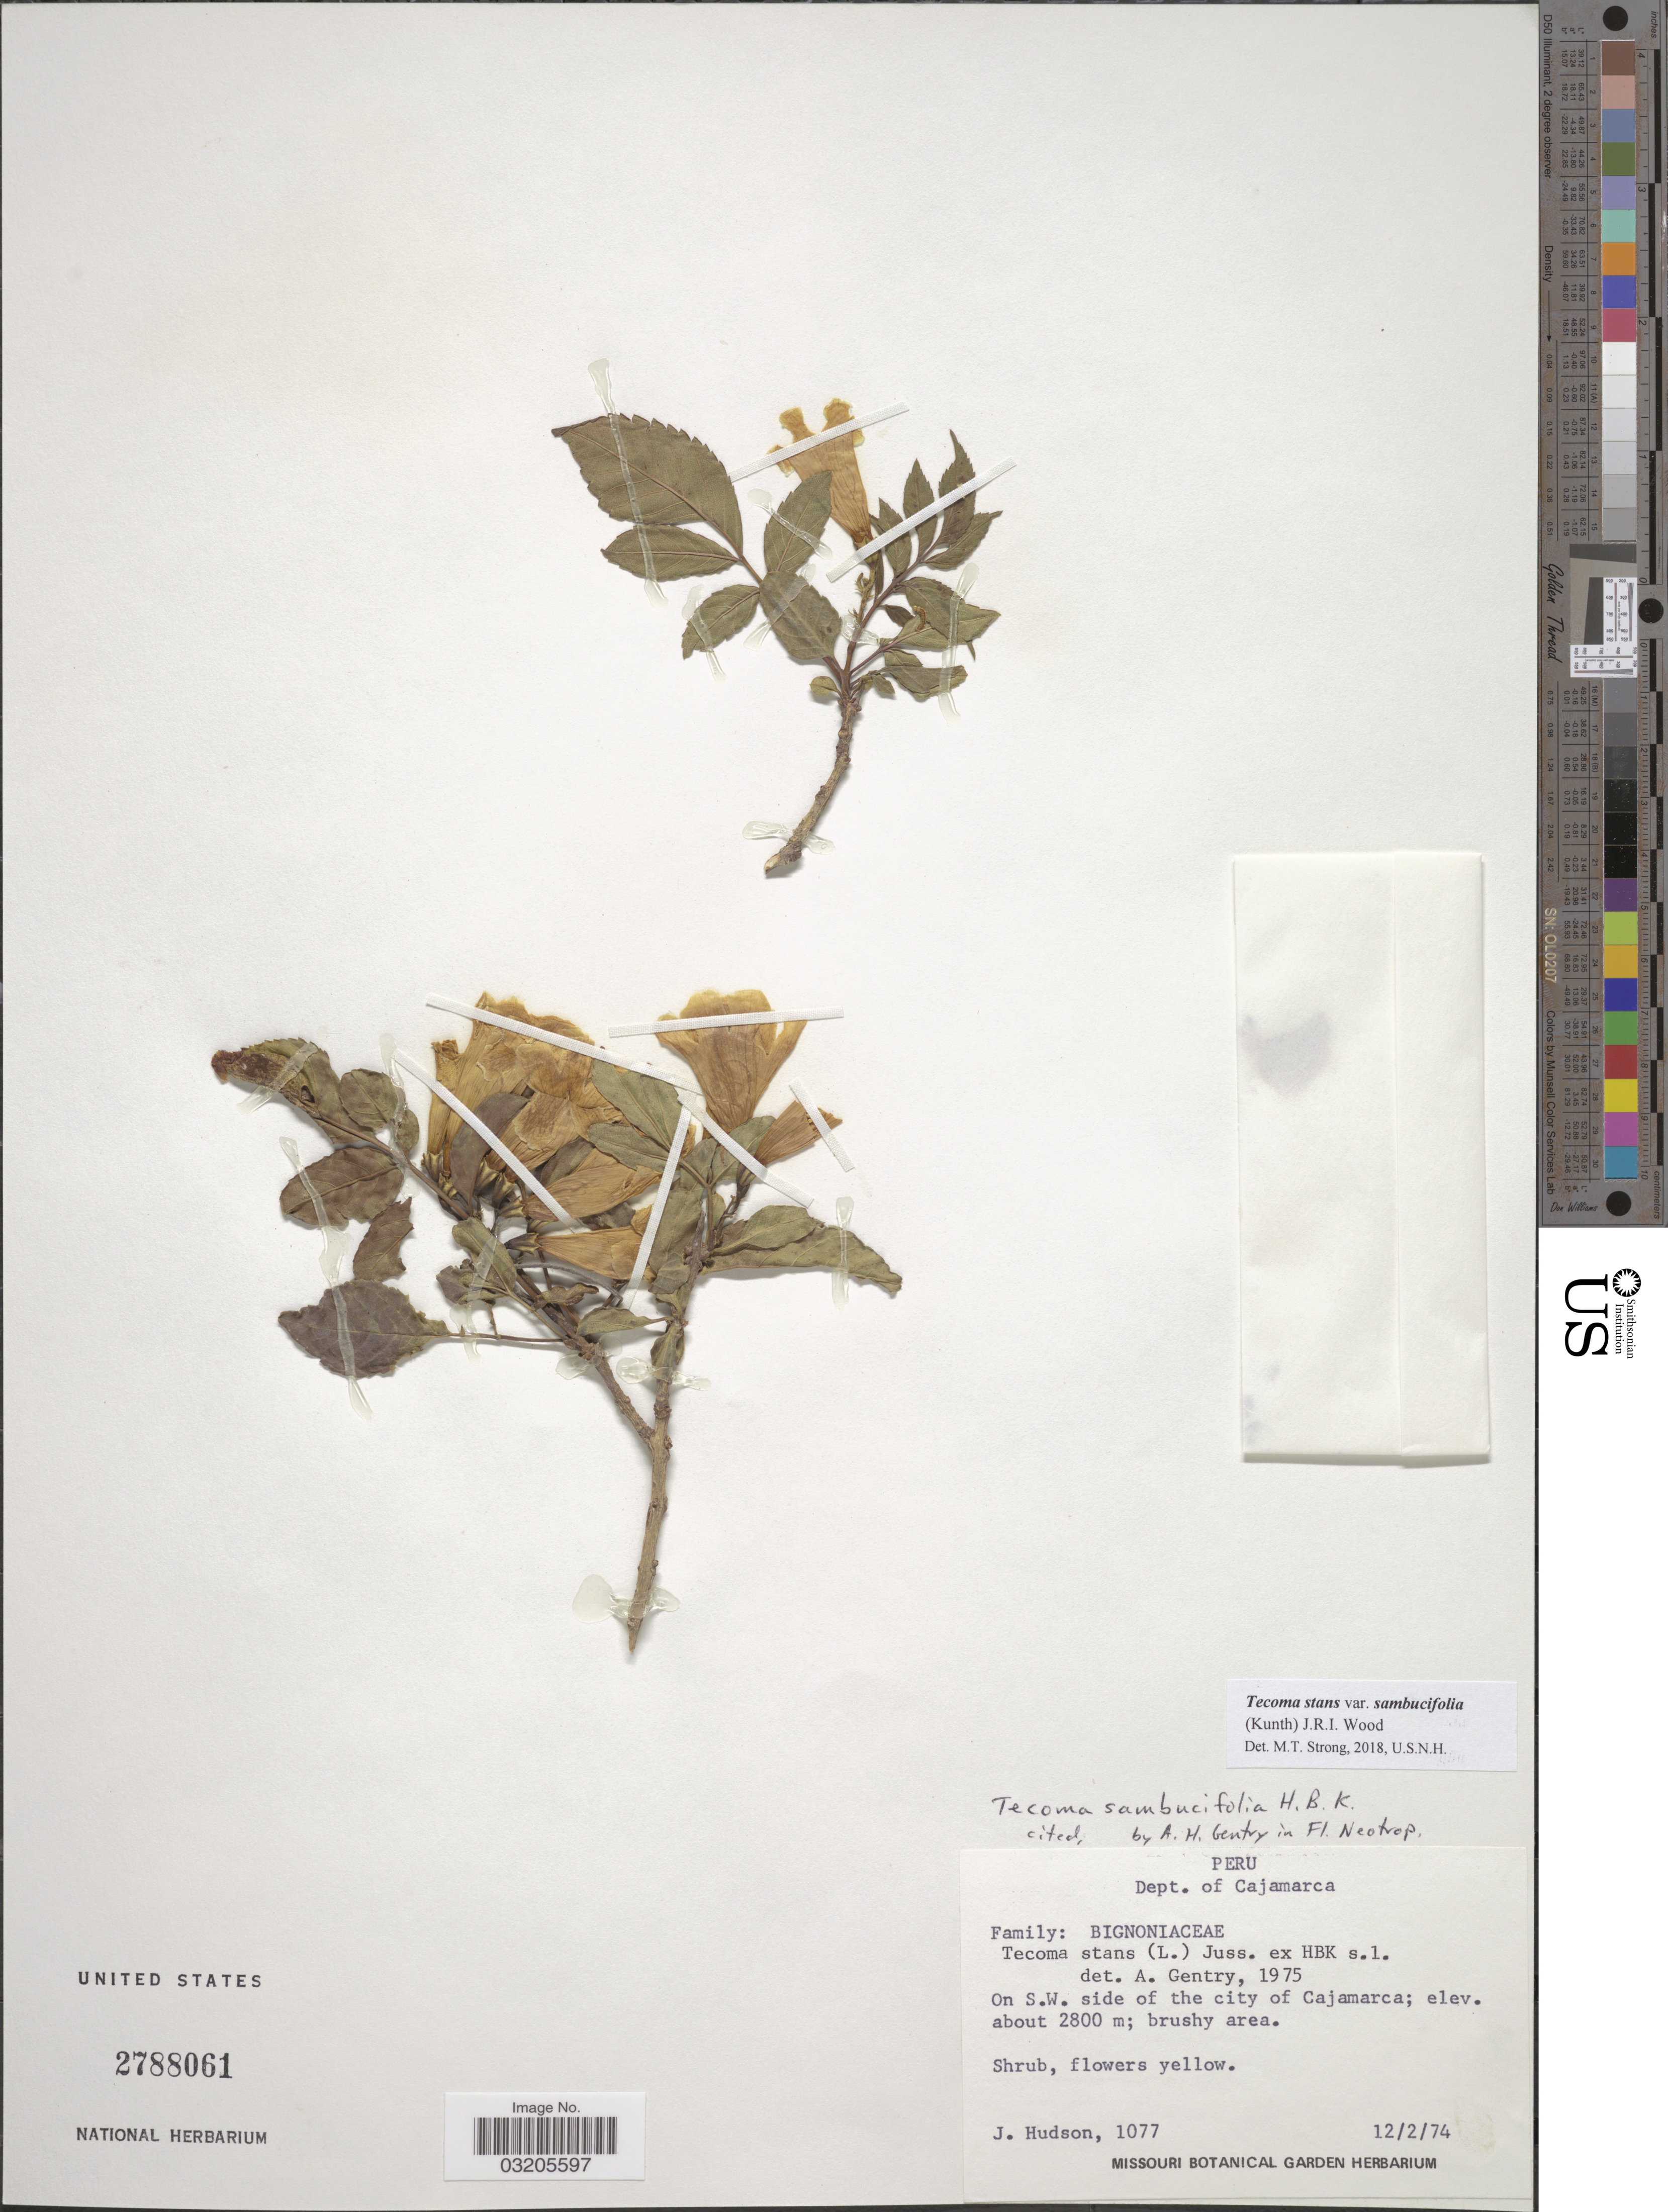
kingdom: Plantae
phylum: Tracheophyta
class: Magnoliopsida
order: Lamiales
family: Bignoniaceae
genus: Tecoma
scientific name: Tecoma stans var. sambucifolia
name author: (Kunth) J.R.I. Wood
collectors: J. Hudson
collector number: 1077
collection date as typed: Transcribed d/m/y: 12/2/74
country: Peru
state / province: Cajamarca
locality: Dept. of Cajamarca. On S.W. side of the city of Cajamarca.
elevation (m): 2800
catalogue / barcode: US 2788061